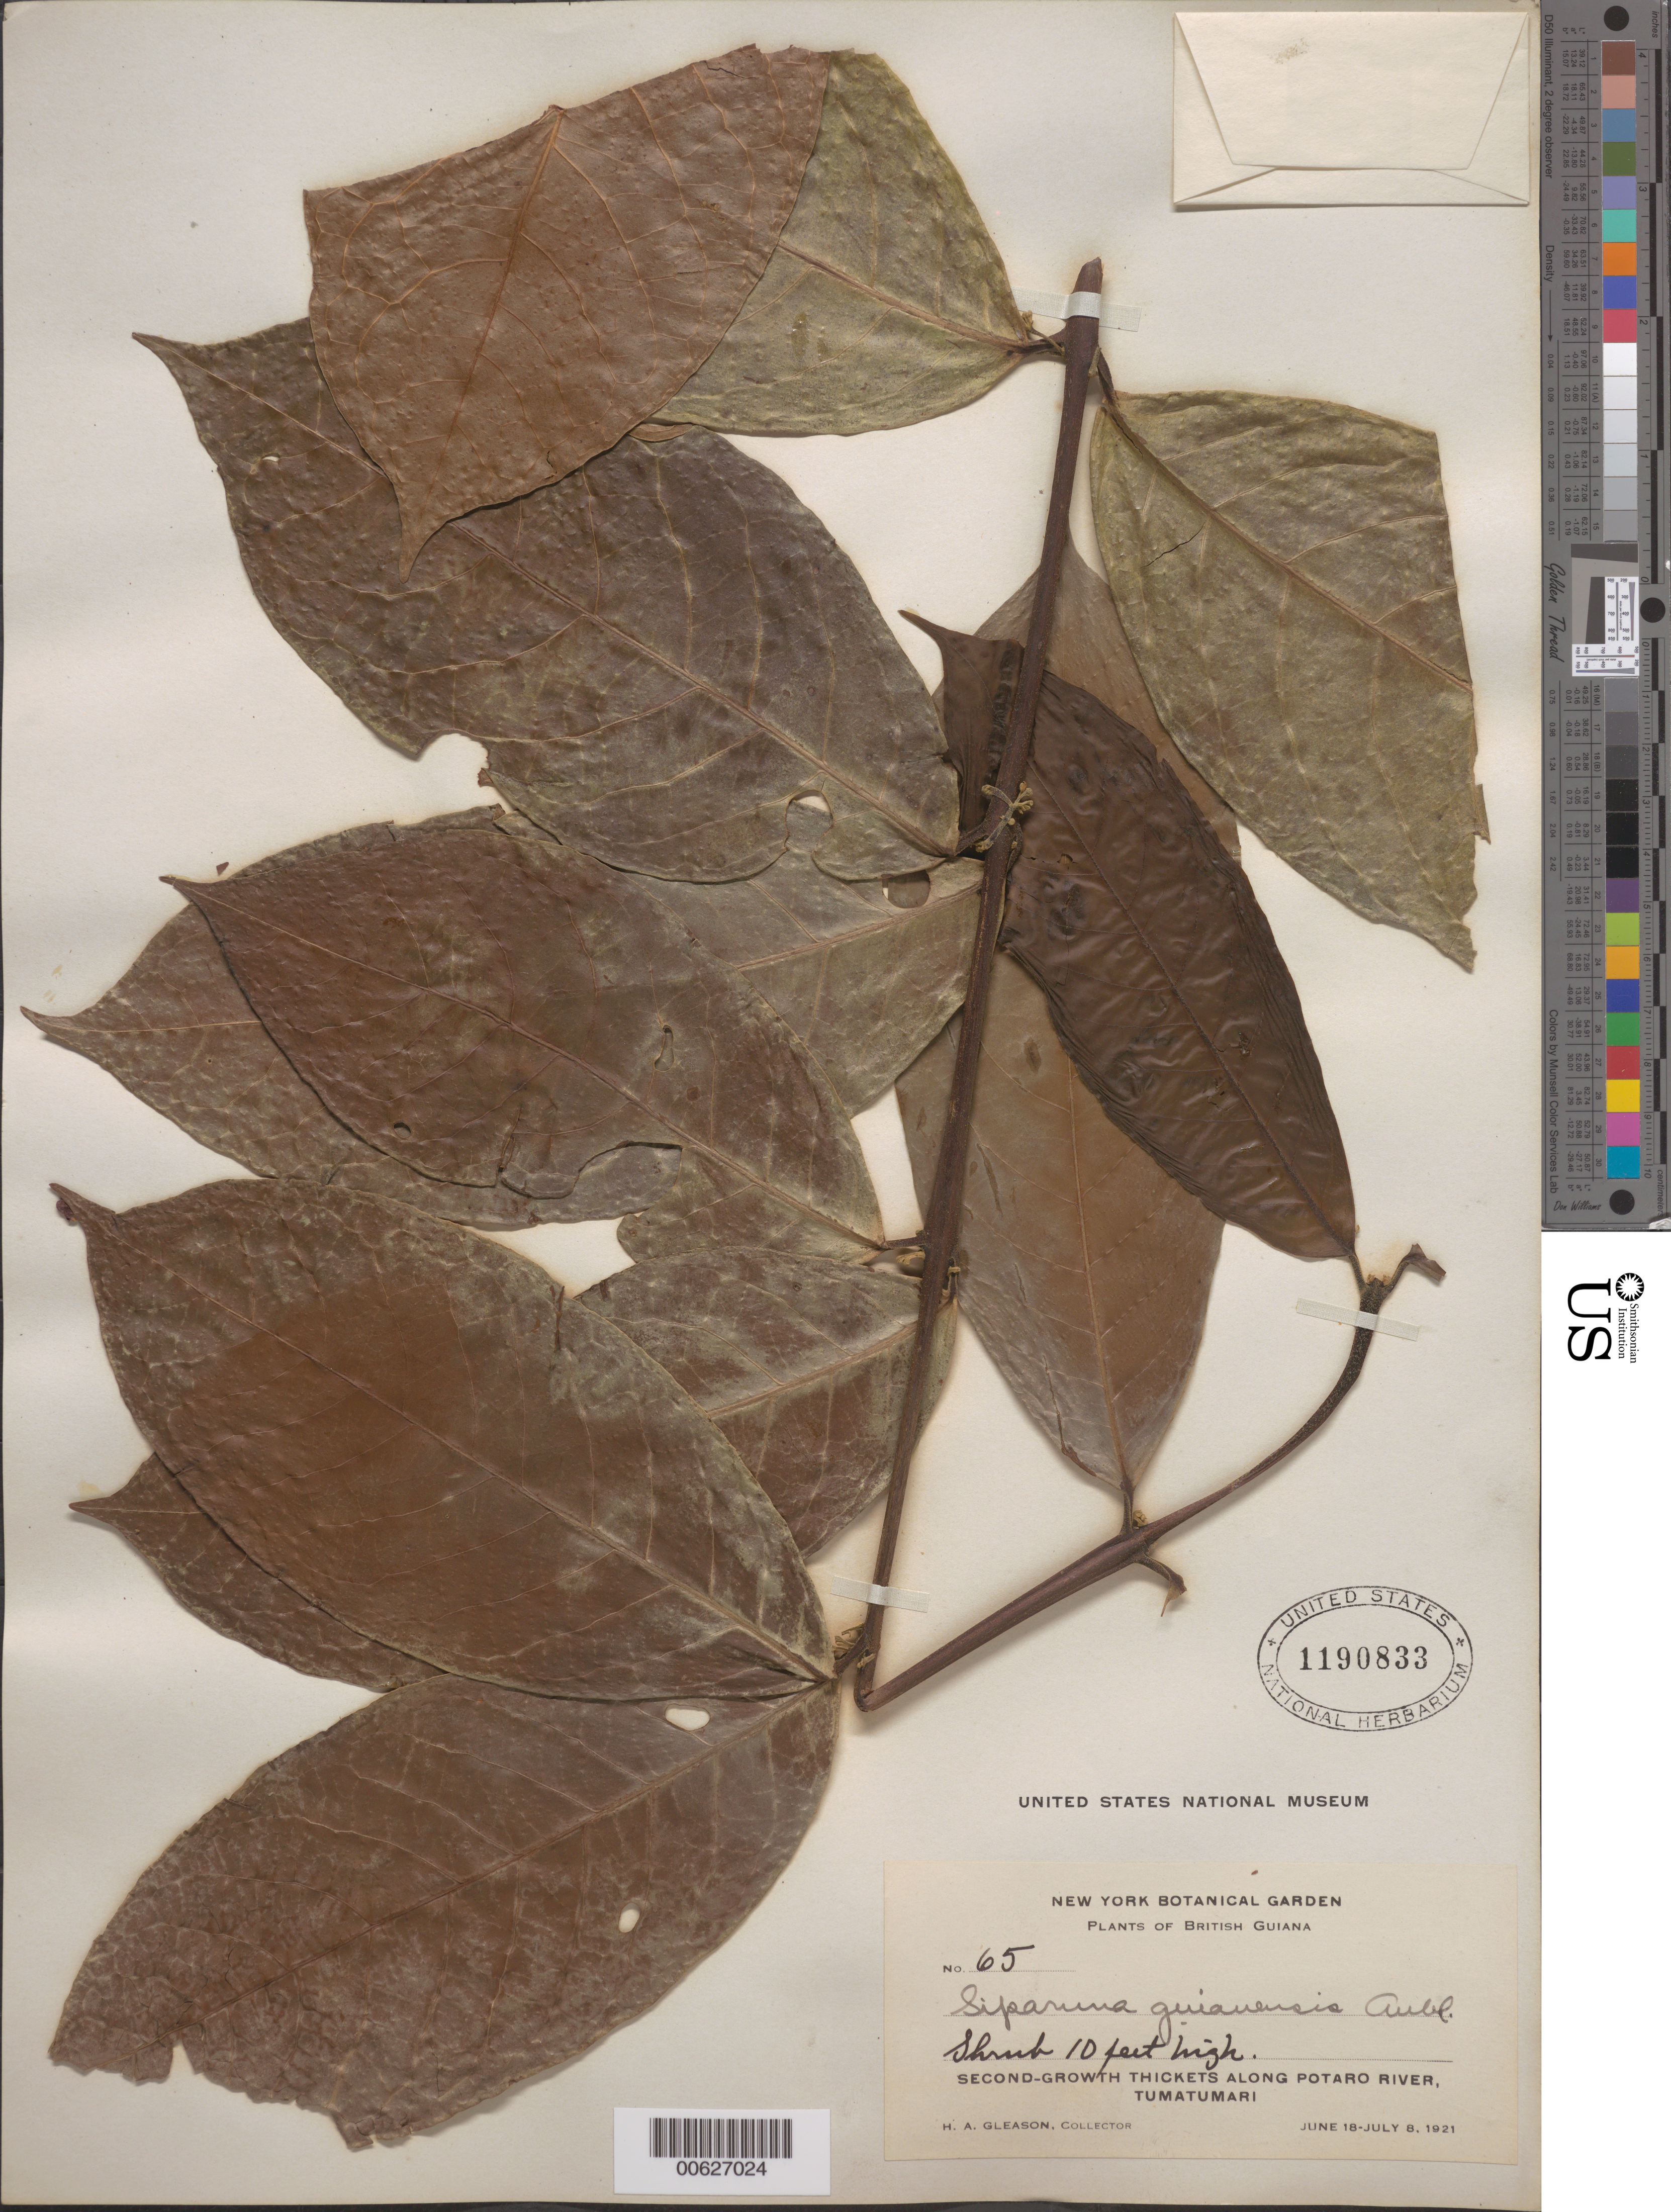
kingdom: Plantae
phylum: Tracheophyta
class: Magnoliopsida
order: Laurales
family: Siparunaceae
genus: Siparuna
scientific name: Siparuna guianensis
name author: Aubl.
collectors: H. A. Gleason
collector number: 65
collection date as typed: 18-Jun-21 to 8-Jul-21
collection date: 1921-06-18/1921-07-08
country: Guyana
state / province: Potaro-Siparuni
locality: Tumatumari Village, Potaro R.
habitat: Second-growth thickets along Potaro River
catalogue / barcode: US 1190833